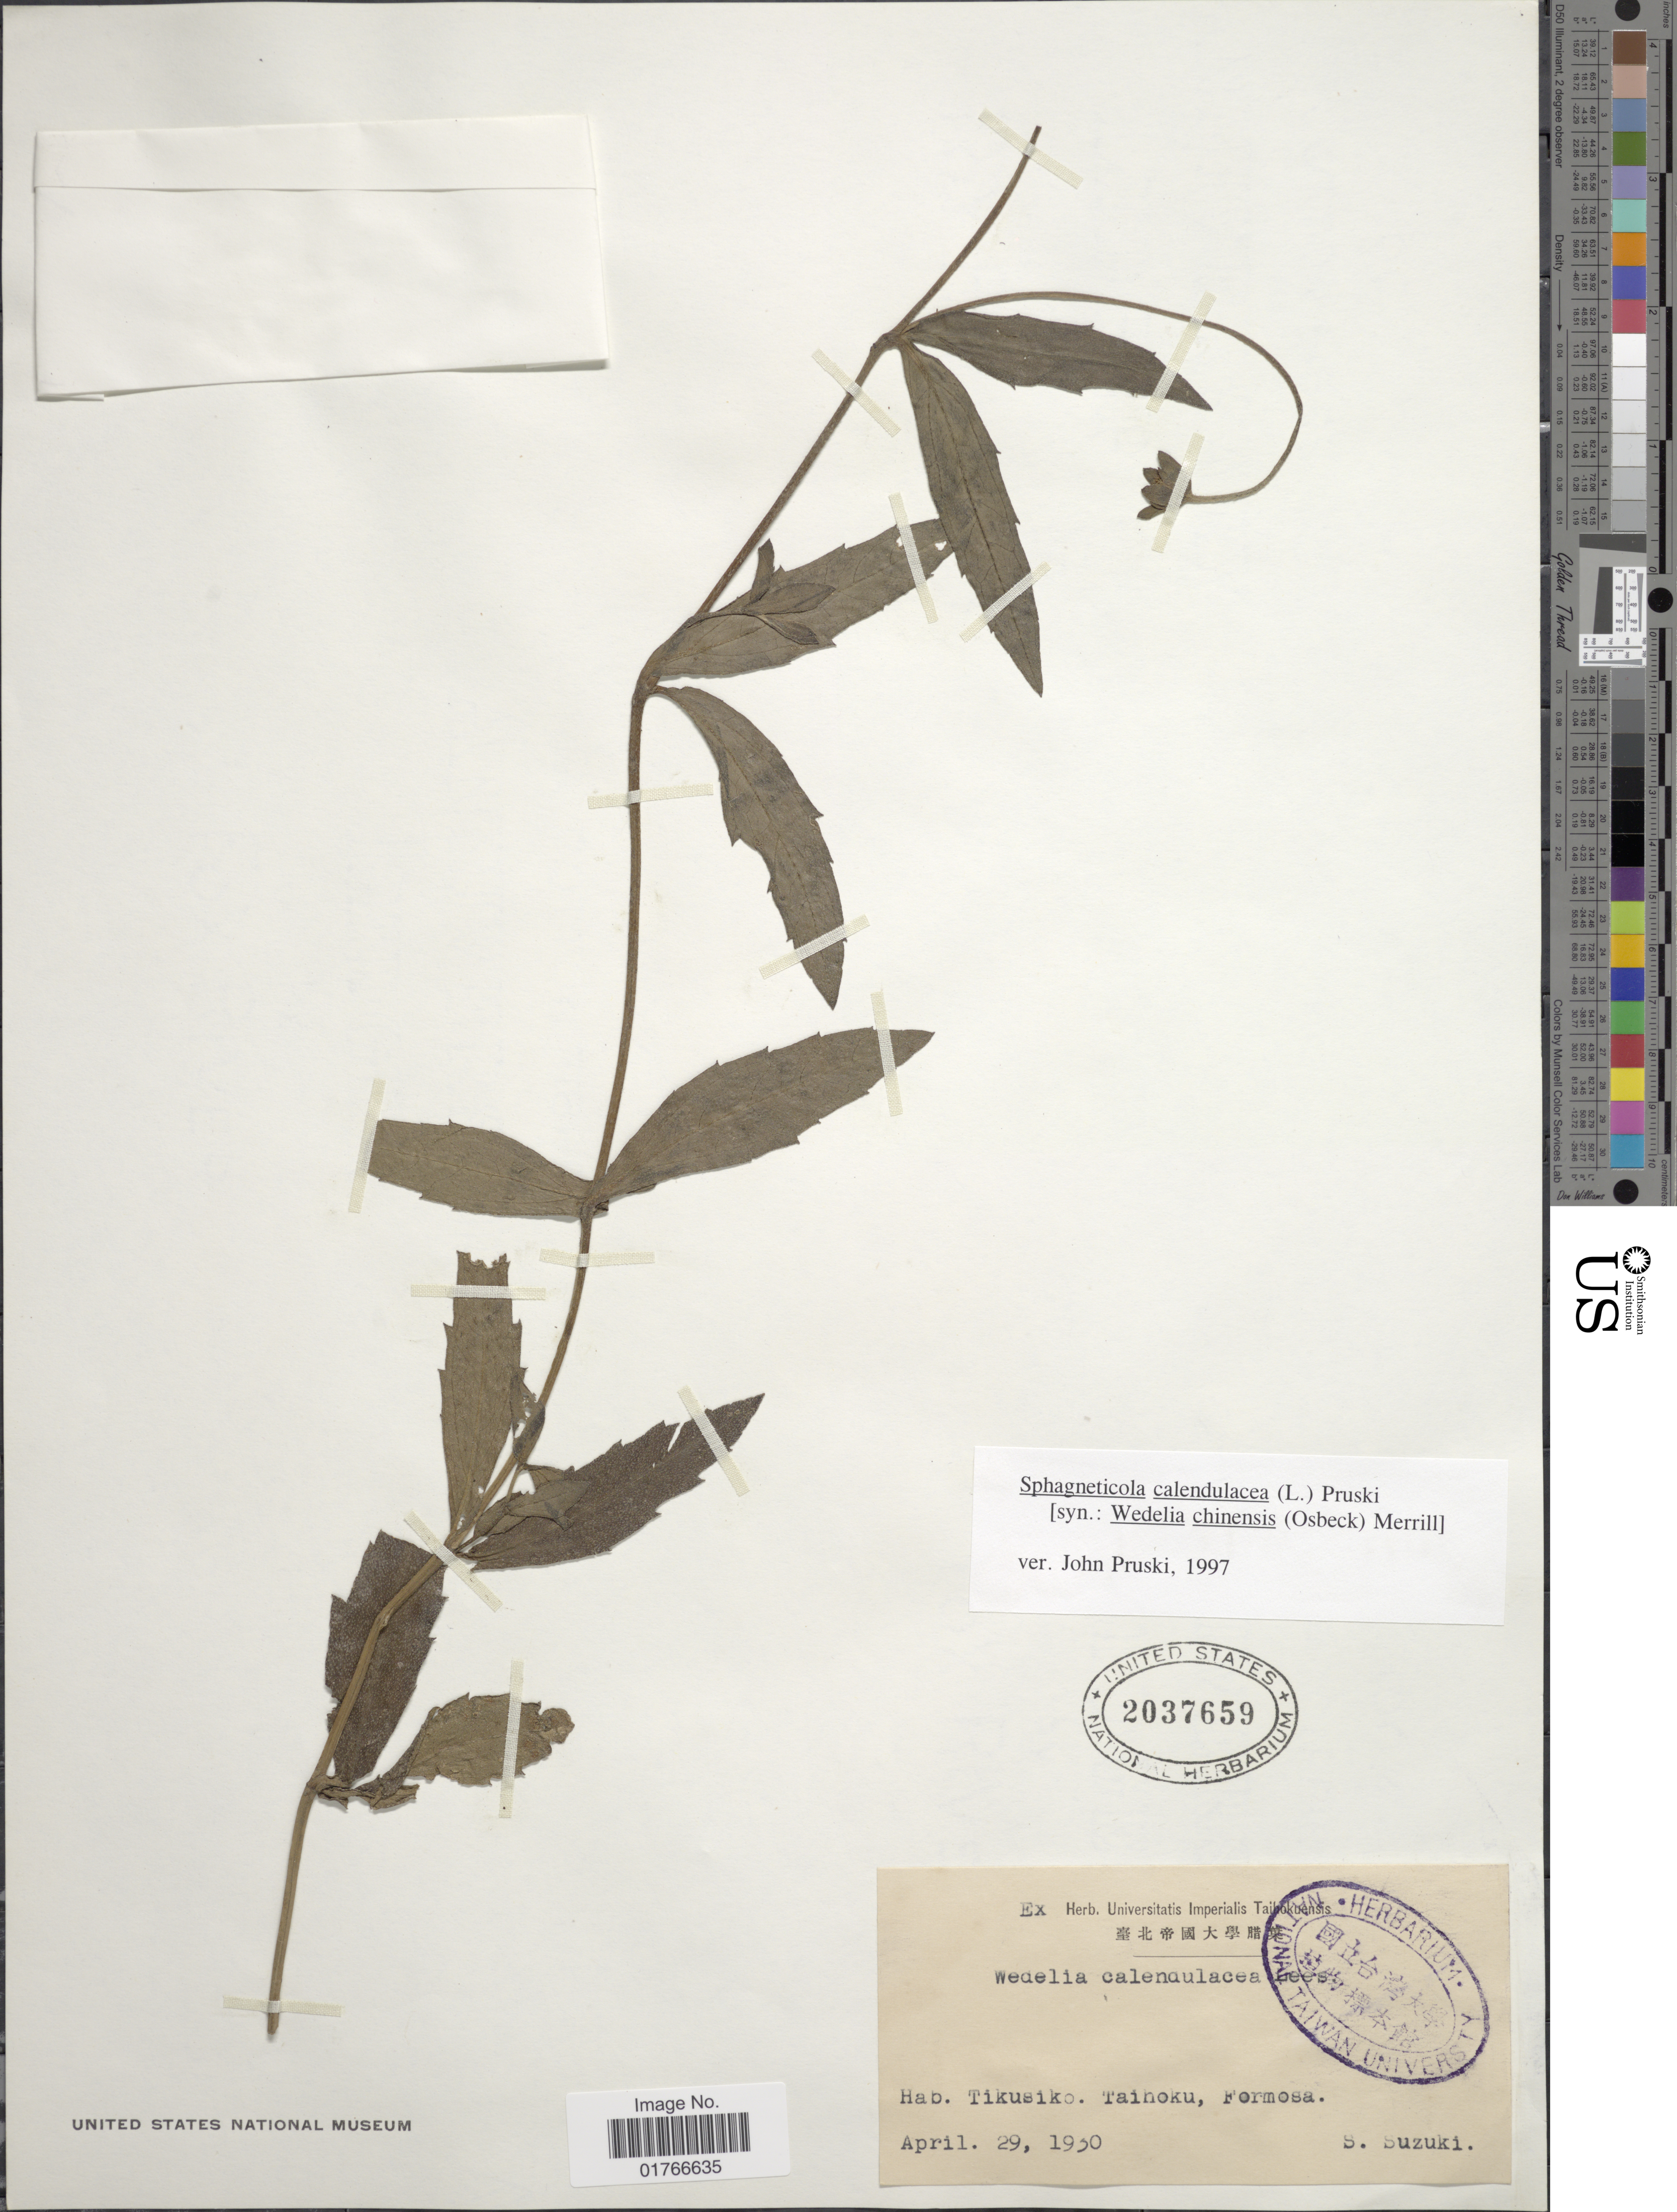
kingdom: Plantae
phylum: Tracheophyta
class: Magnoliopsida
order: Asterales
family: Asteraceae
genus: Sphagneticola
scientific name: Sphagneticola calendulacea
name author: (L.) Pruski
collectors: S. Suzuki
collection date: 1930-04-29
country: Taiwan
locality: Tikusiko, Taihoku, Formosa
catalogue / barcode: US 2037659